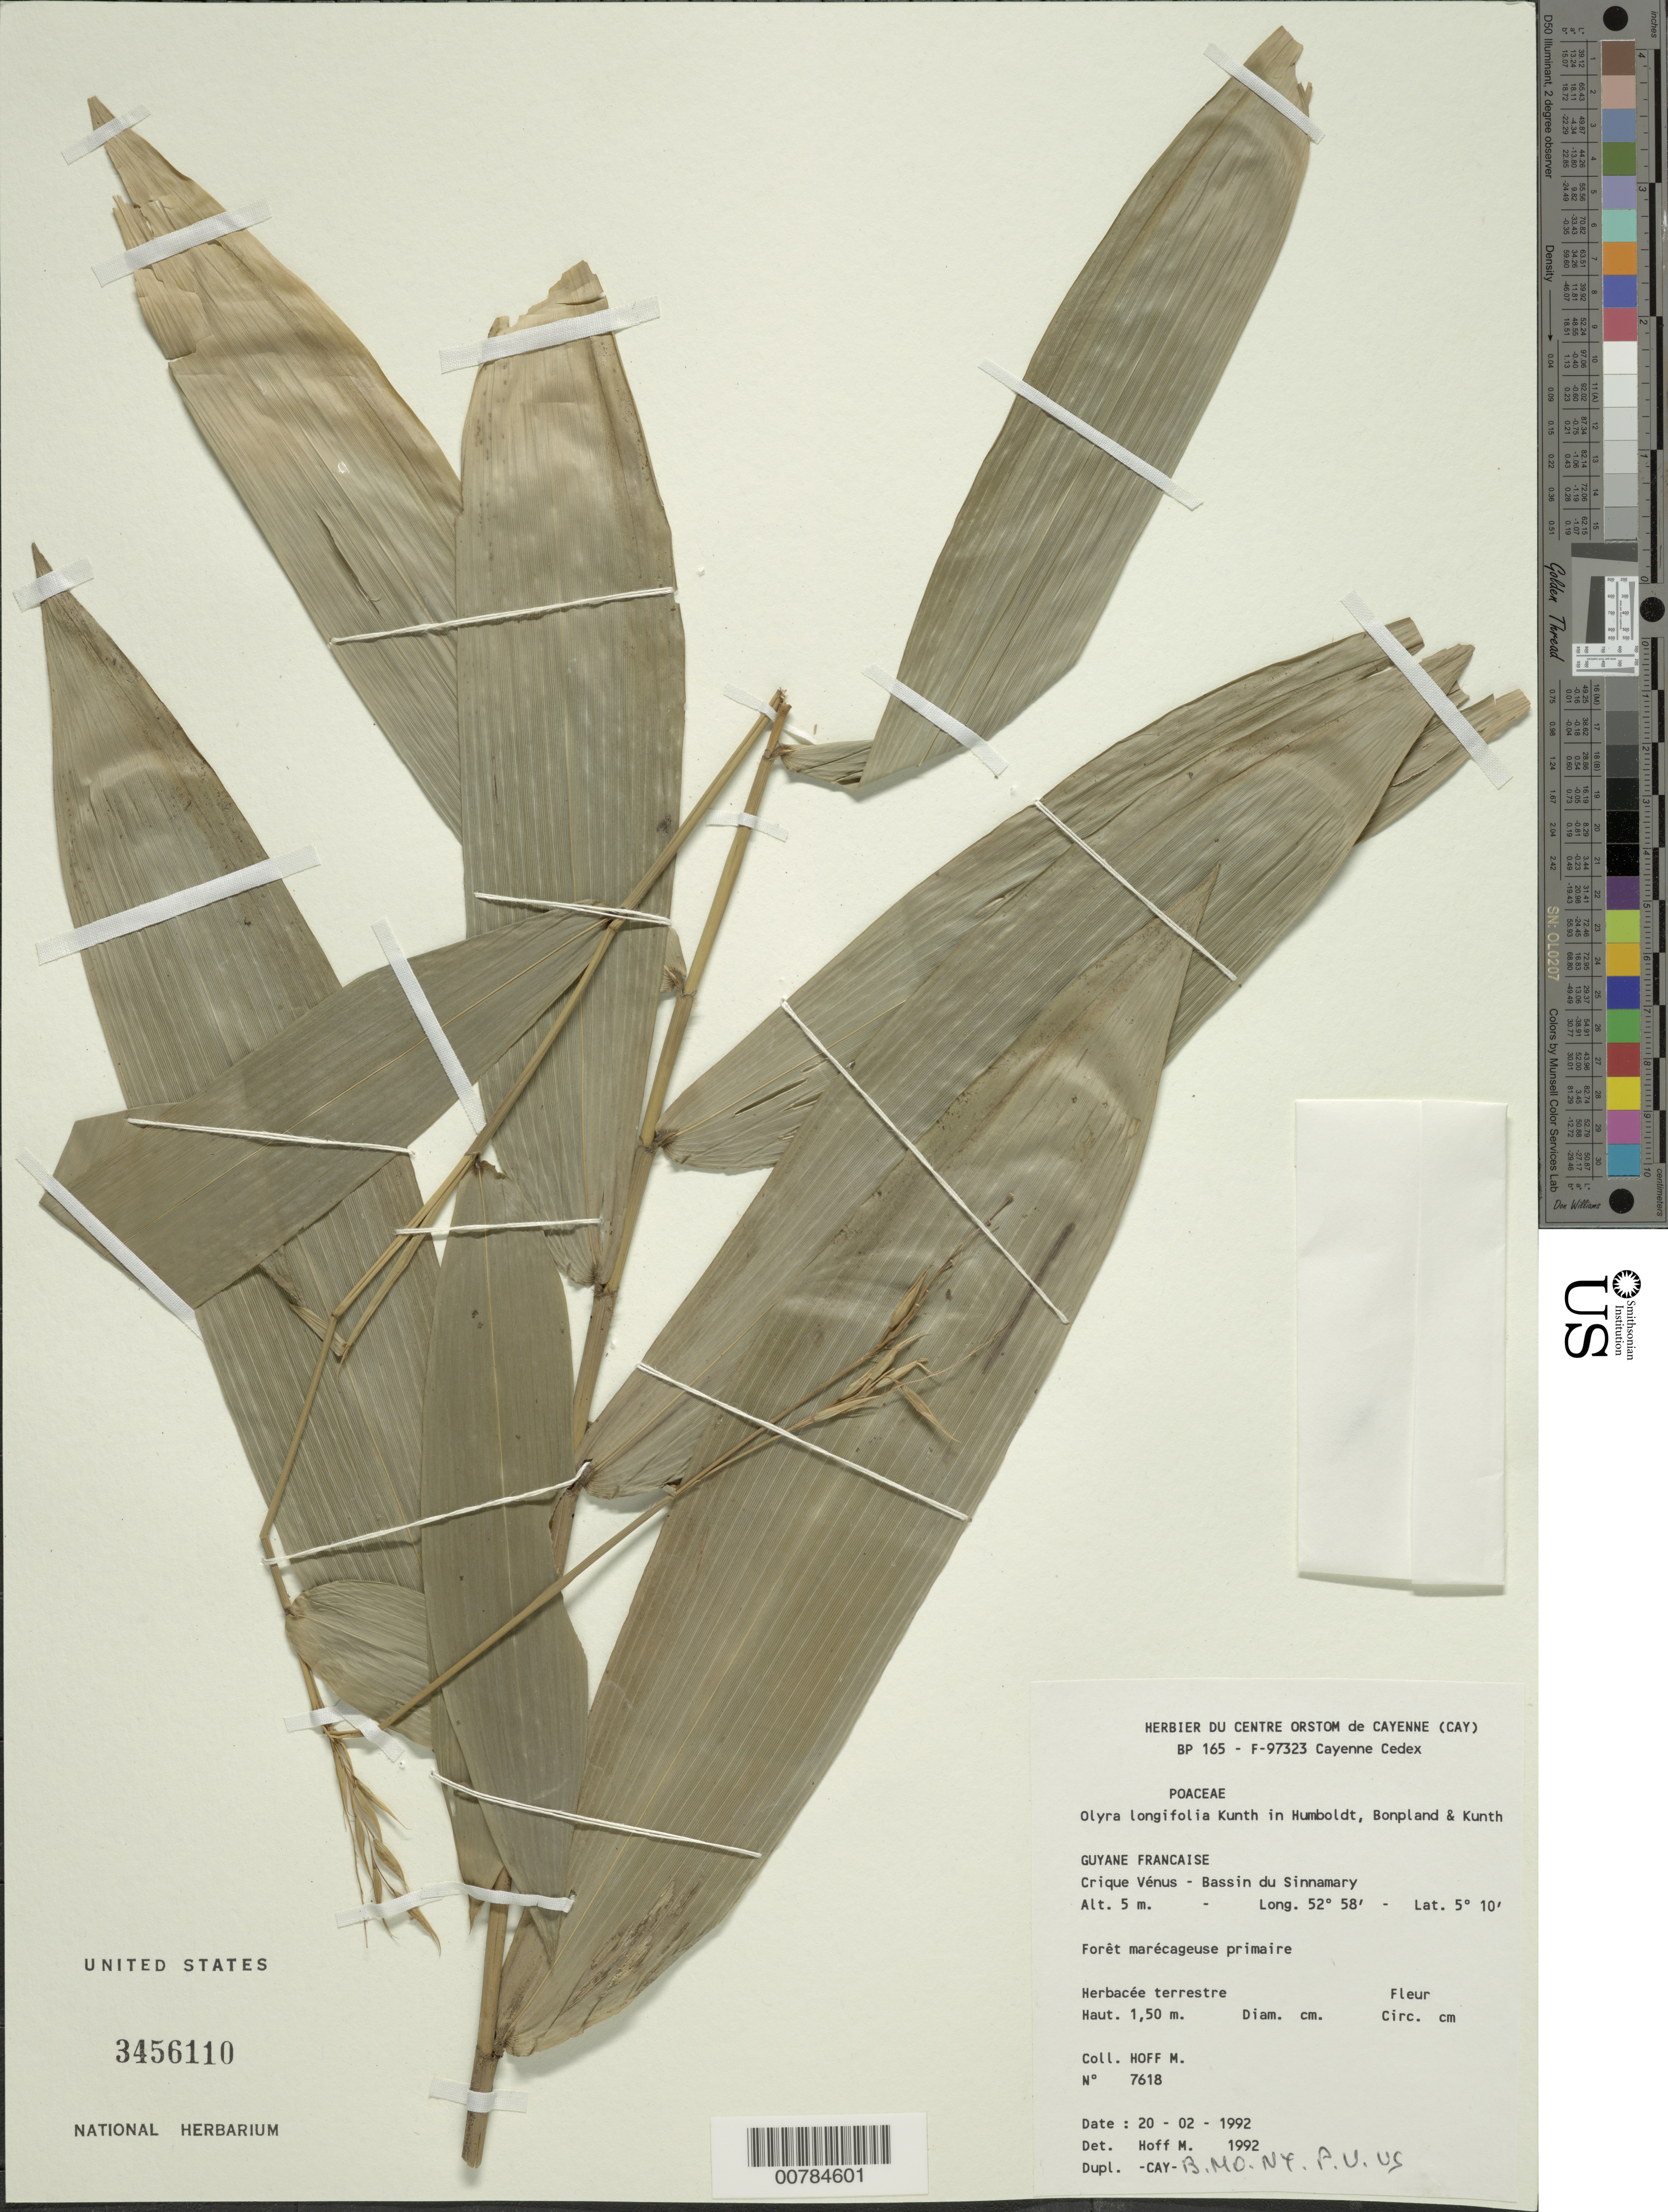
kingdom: Plantae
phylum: Tracheophyta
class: Liliopsida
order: Poales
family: Poaceae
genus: Olyra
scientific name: Olyra longifolia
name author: Kunth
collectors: M. Hoff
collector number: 7618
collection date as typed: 20-Feb-92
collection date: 1992-02-20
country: French Guiana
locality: Crique Vénus, Bassin du Sinnamary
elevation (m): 5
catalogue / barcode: US 3456110